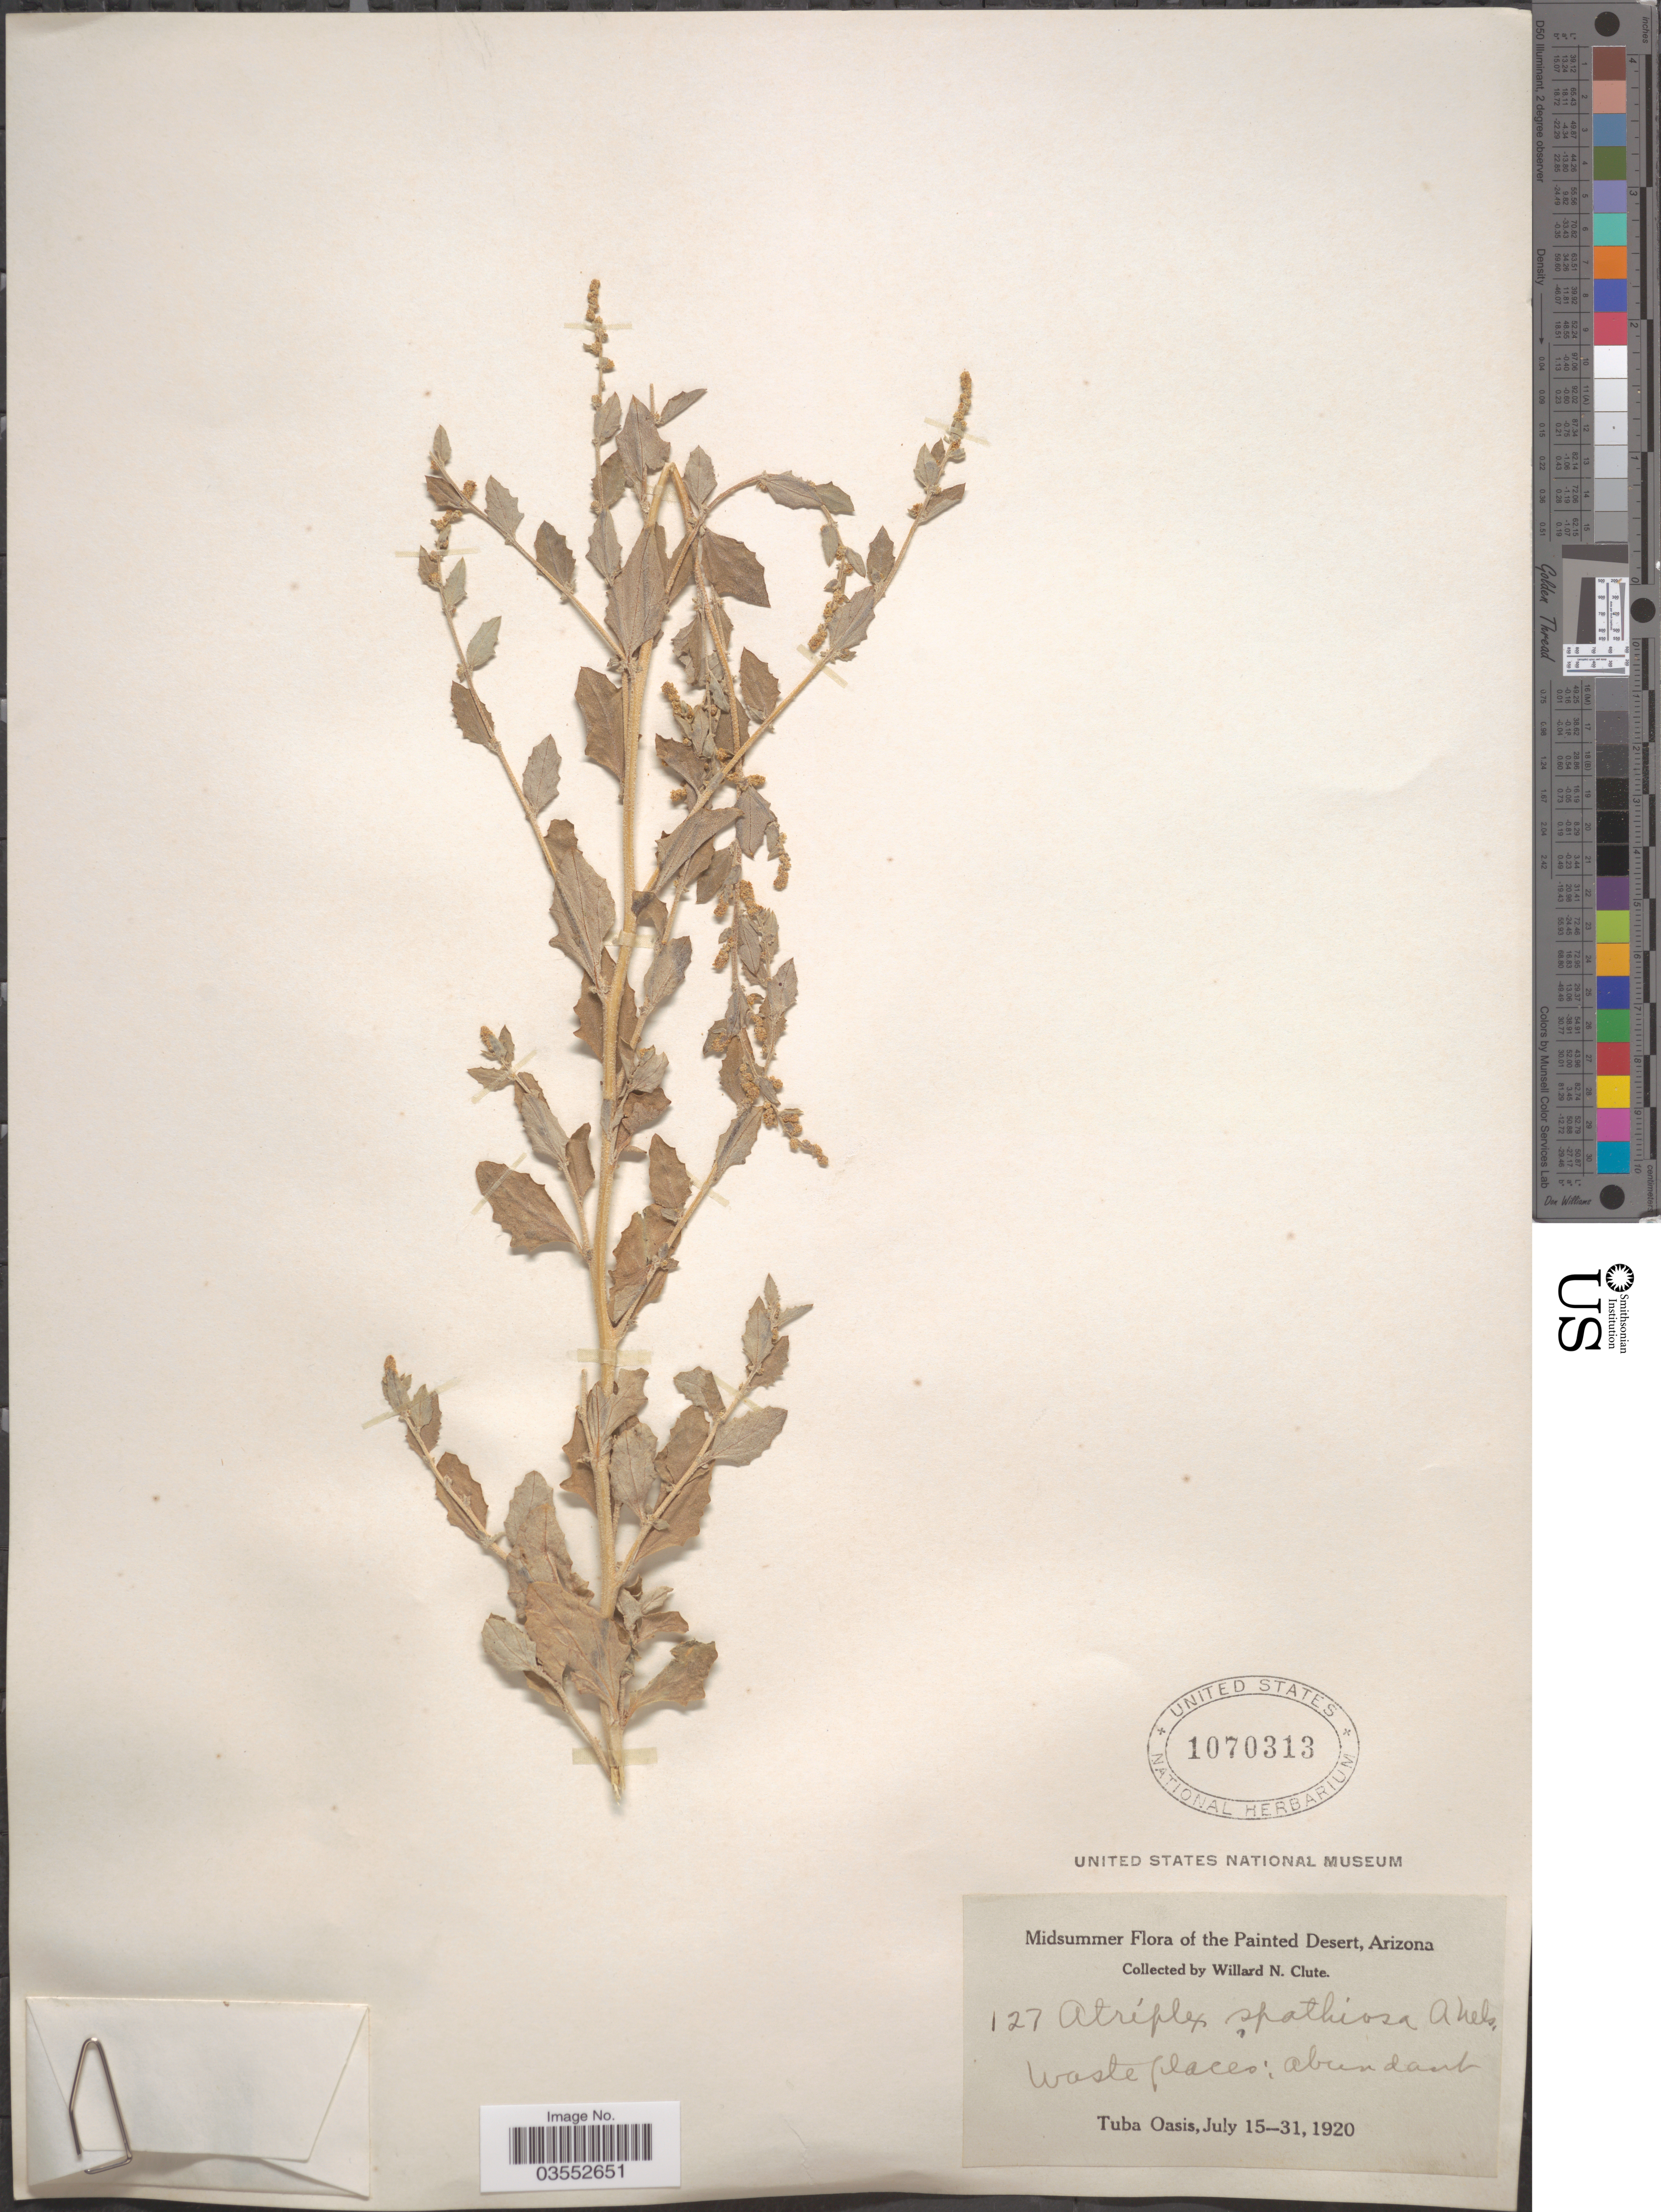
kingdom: Plantae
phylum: Tracheophyta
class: Magnoliopsida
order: Caryophyllales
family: Amaranthaceae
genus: Atriplex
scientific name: Atriplex rosea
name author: L.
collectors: W. N. Clute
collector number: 127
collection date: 1920-07-15/1920-07-31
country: United States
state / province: Arizona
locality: Painted Desert. Tuba Oasis.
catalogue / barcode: US 1070313